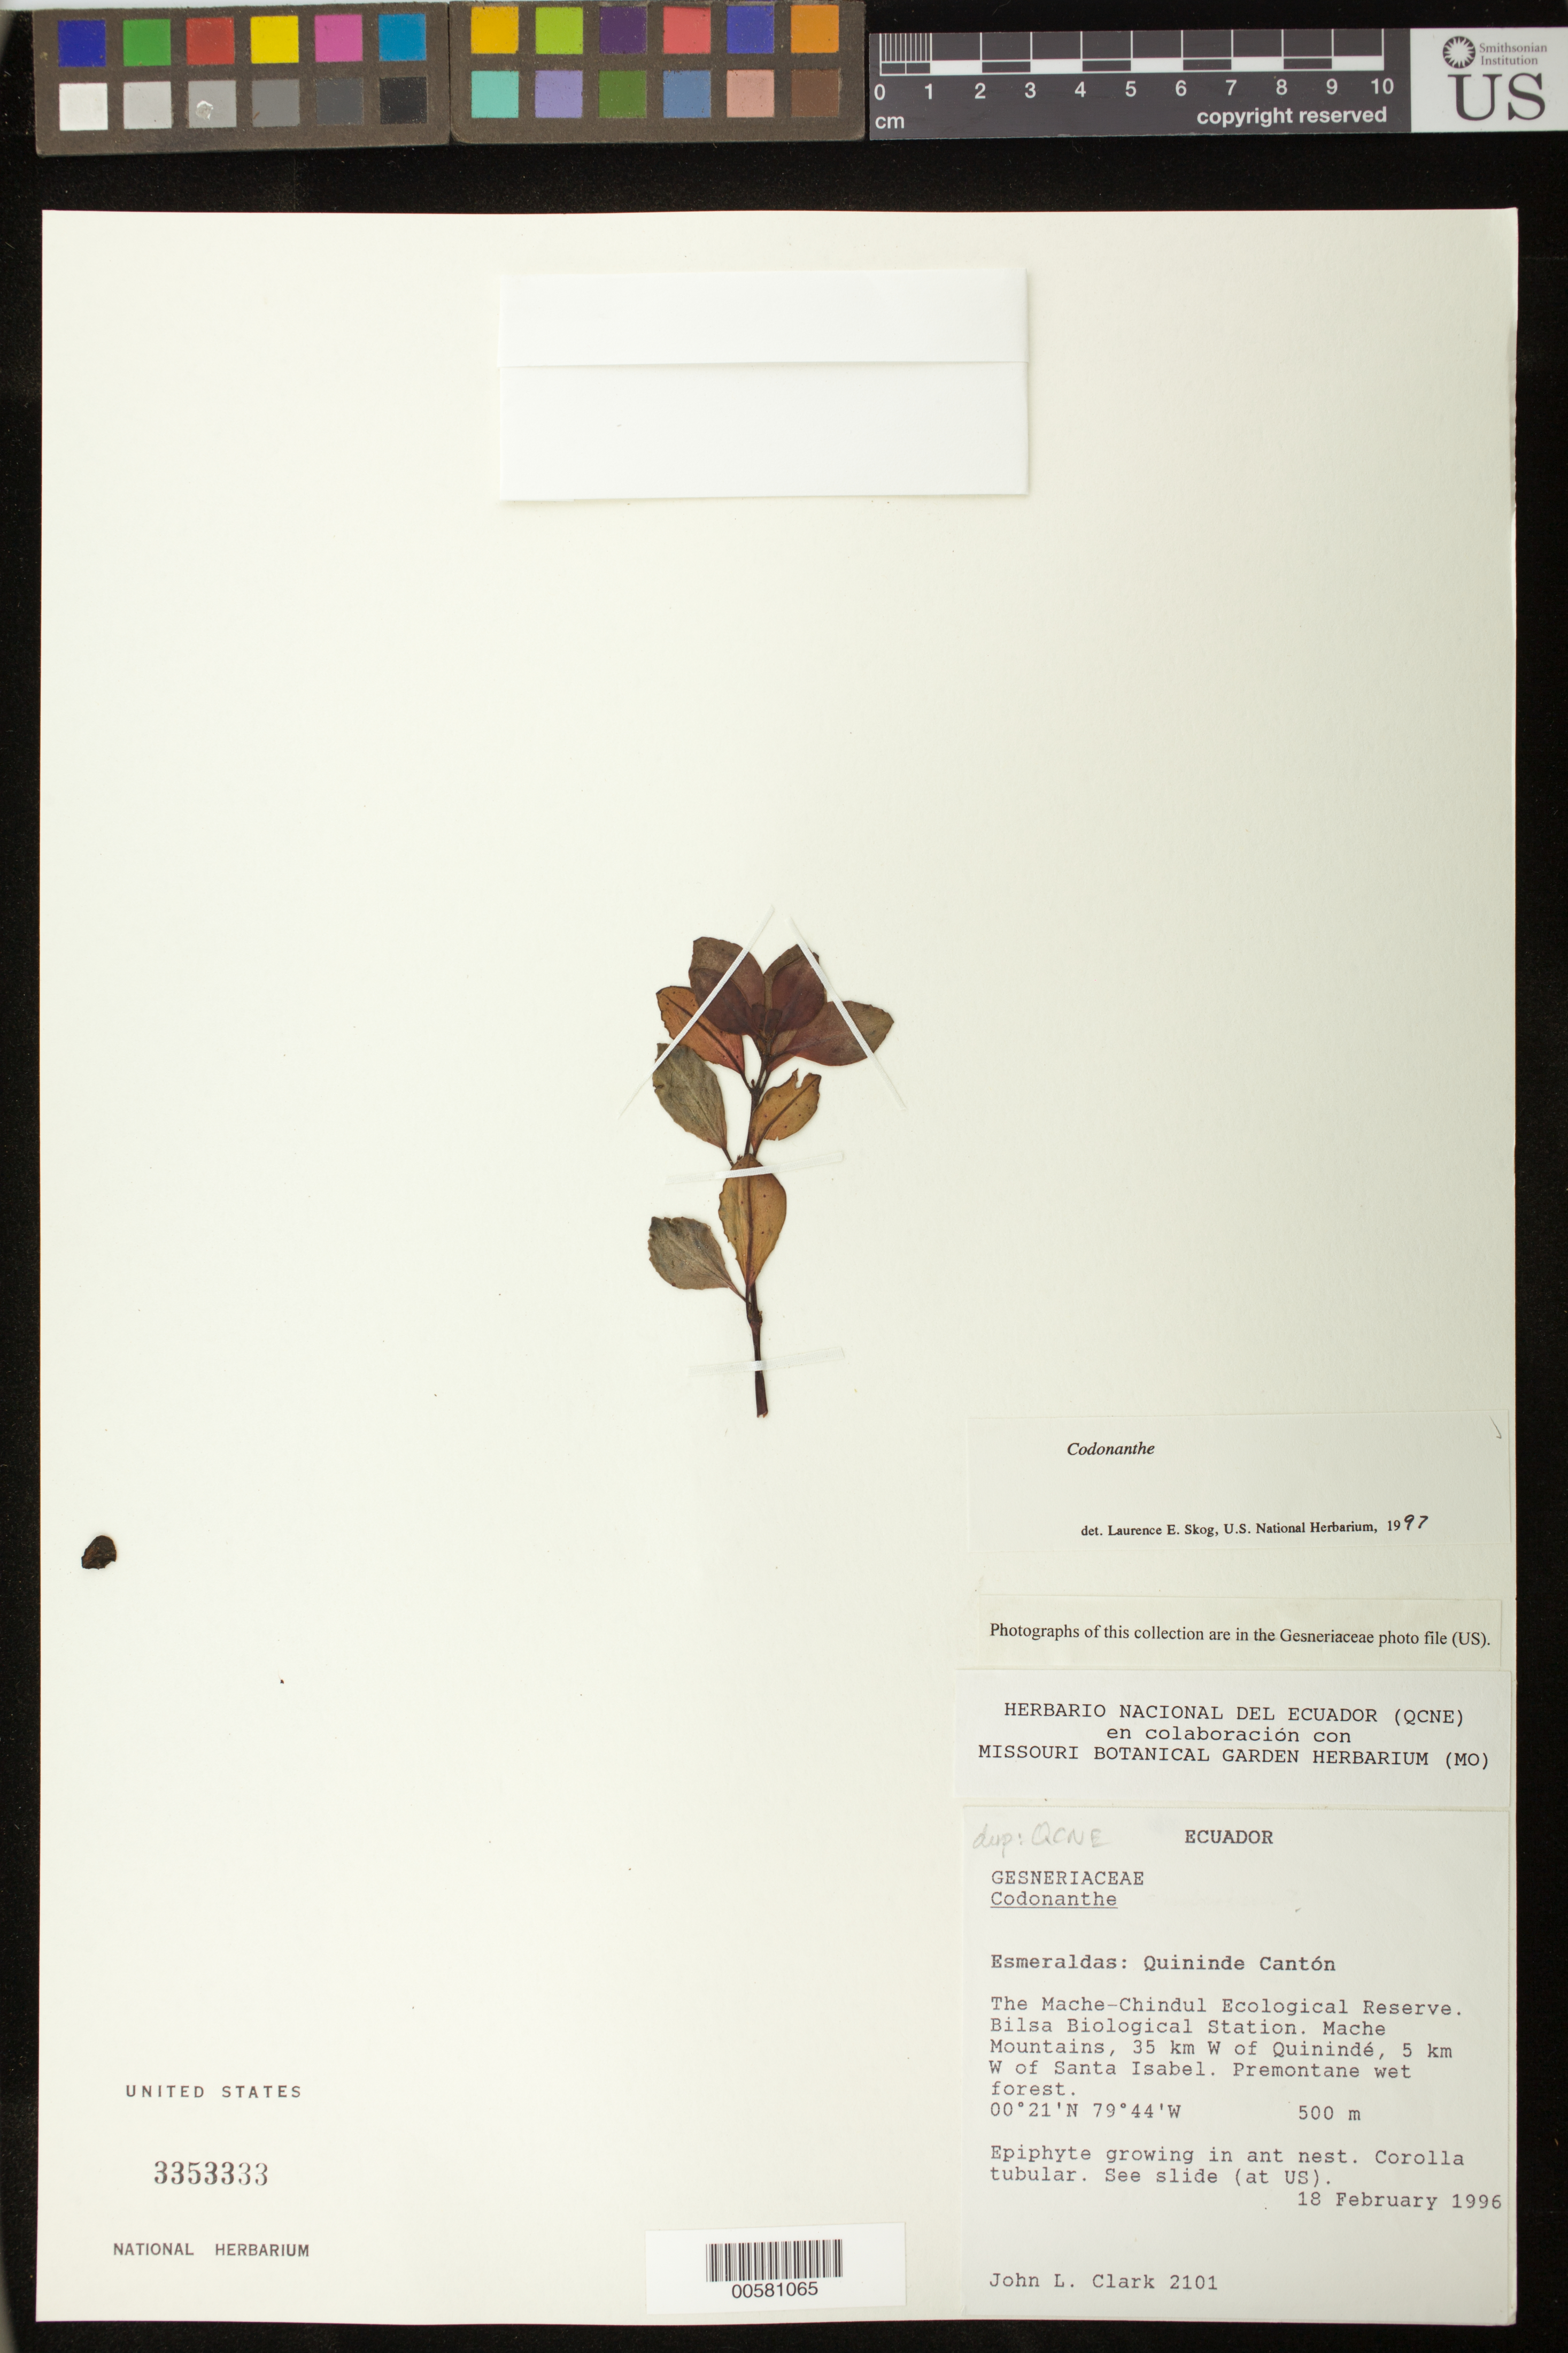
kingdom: Plantae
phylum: Tracheophyta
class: Magnoliopsida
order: Lamiales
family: Gesneriaceae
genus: Codonanthe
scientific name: Codonanthe sp.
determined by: Skog, Laurence E.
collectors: J. L. Clark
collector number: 2101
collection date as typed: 18 Feb 1996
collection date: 1996-02-18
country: Ecuador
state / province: Esmeraldas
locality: Quininde Cantón. Bilsa Biological Station, Mache Mountains, 35 km W of Quinindé, 5 km W of Santa Isabel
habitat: Premontane wet forest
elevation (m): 500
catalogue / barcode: US 3353333